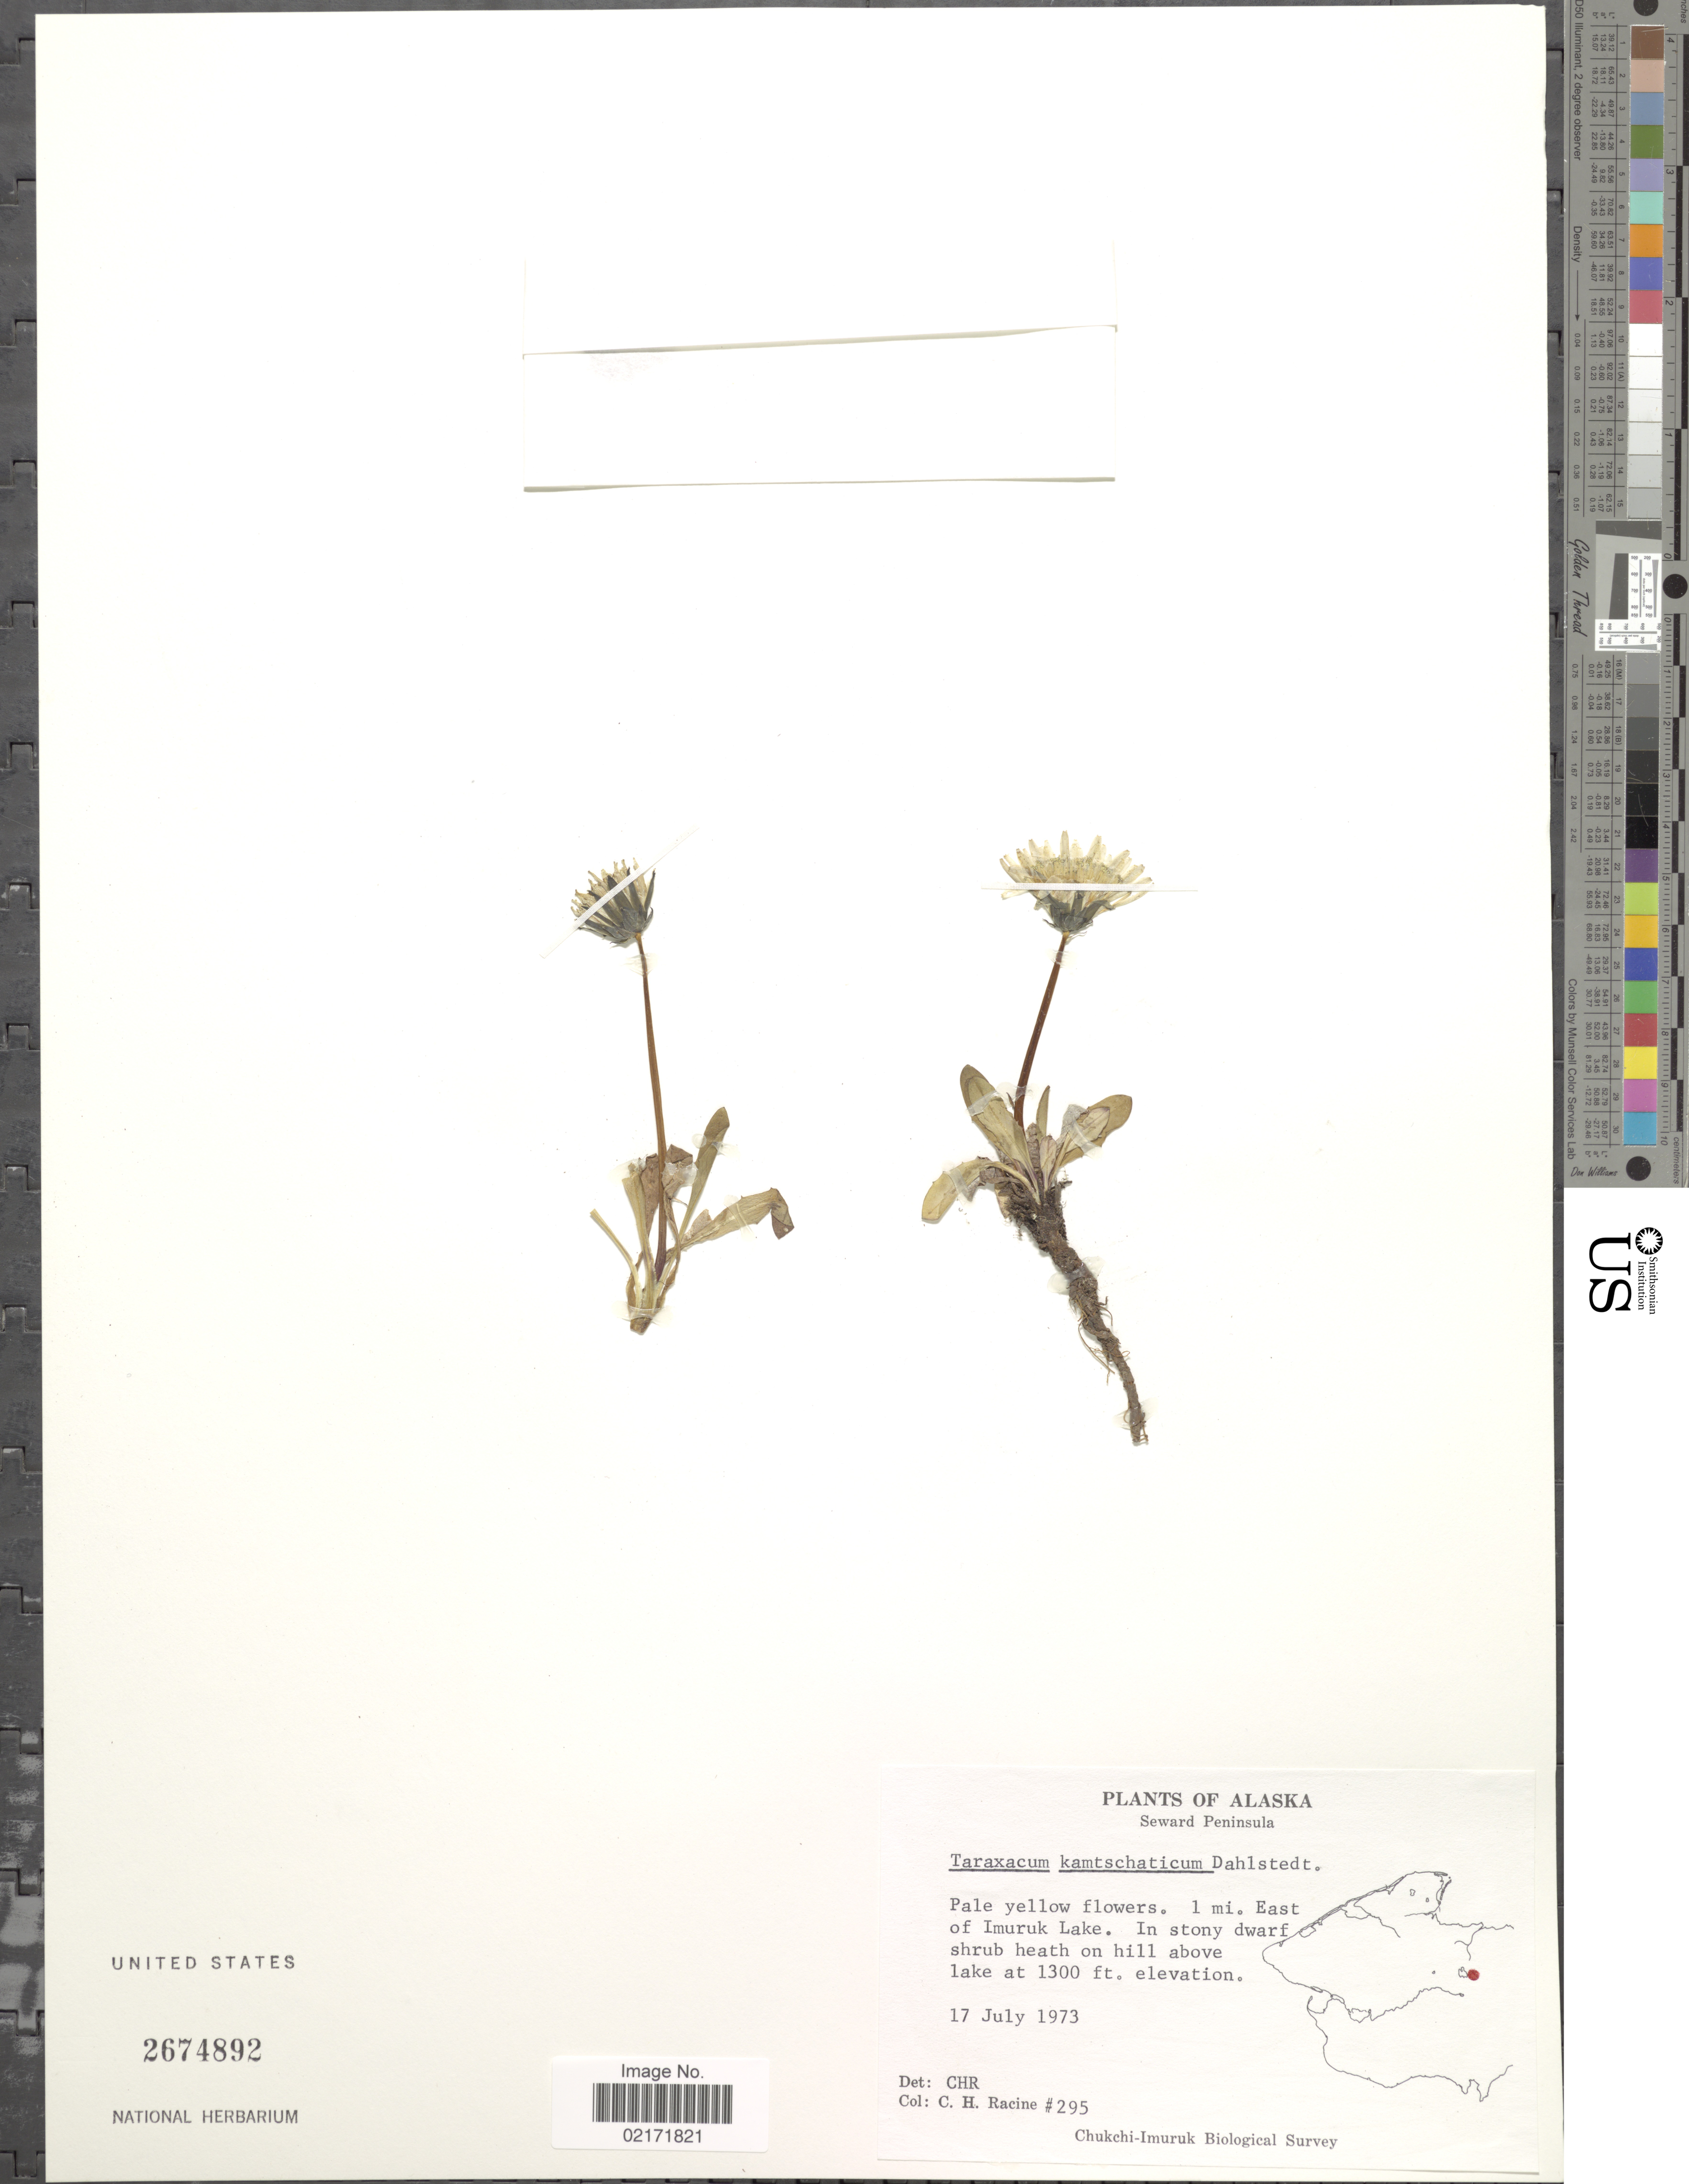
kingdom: Plantae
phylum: Tracheophyta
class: Magnoliopsida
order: Asterales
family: Asteraceae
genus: Taraxacum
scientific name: Taraxacum alaskanum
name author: Rydb.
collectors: C. Racine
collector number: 295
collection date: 1973-07-17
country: United States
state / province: Alaska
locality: Seward Peninsula, 1 mi. East of Imuruk Lake, in stony dwarf shrub heath on hill above lake.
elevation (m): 396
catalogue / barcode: US 2674892